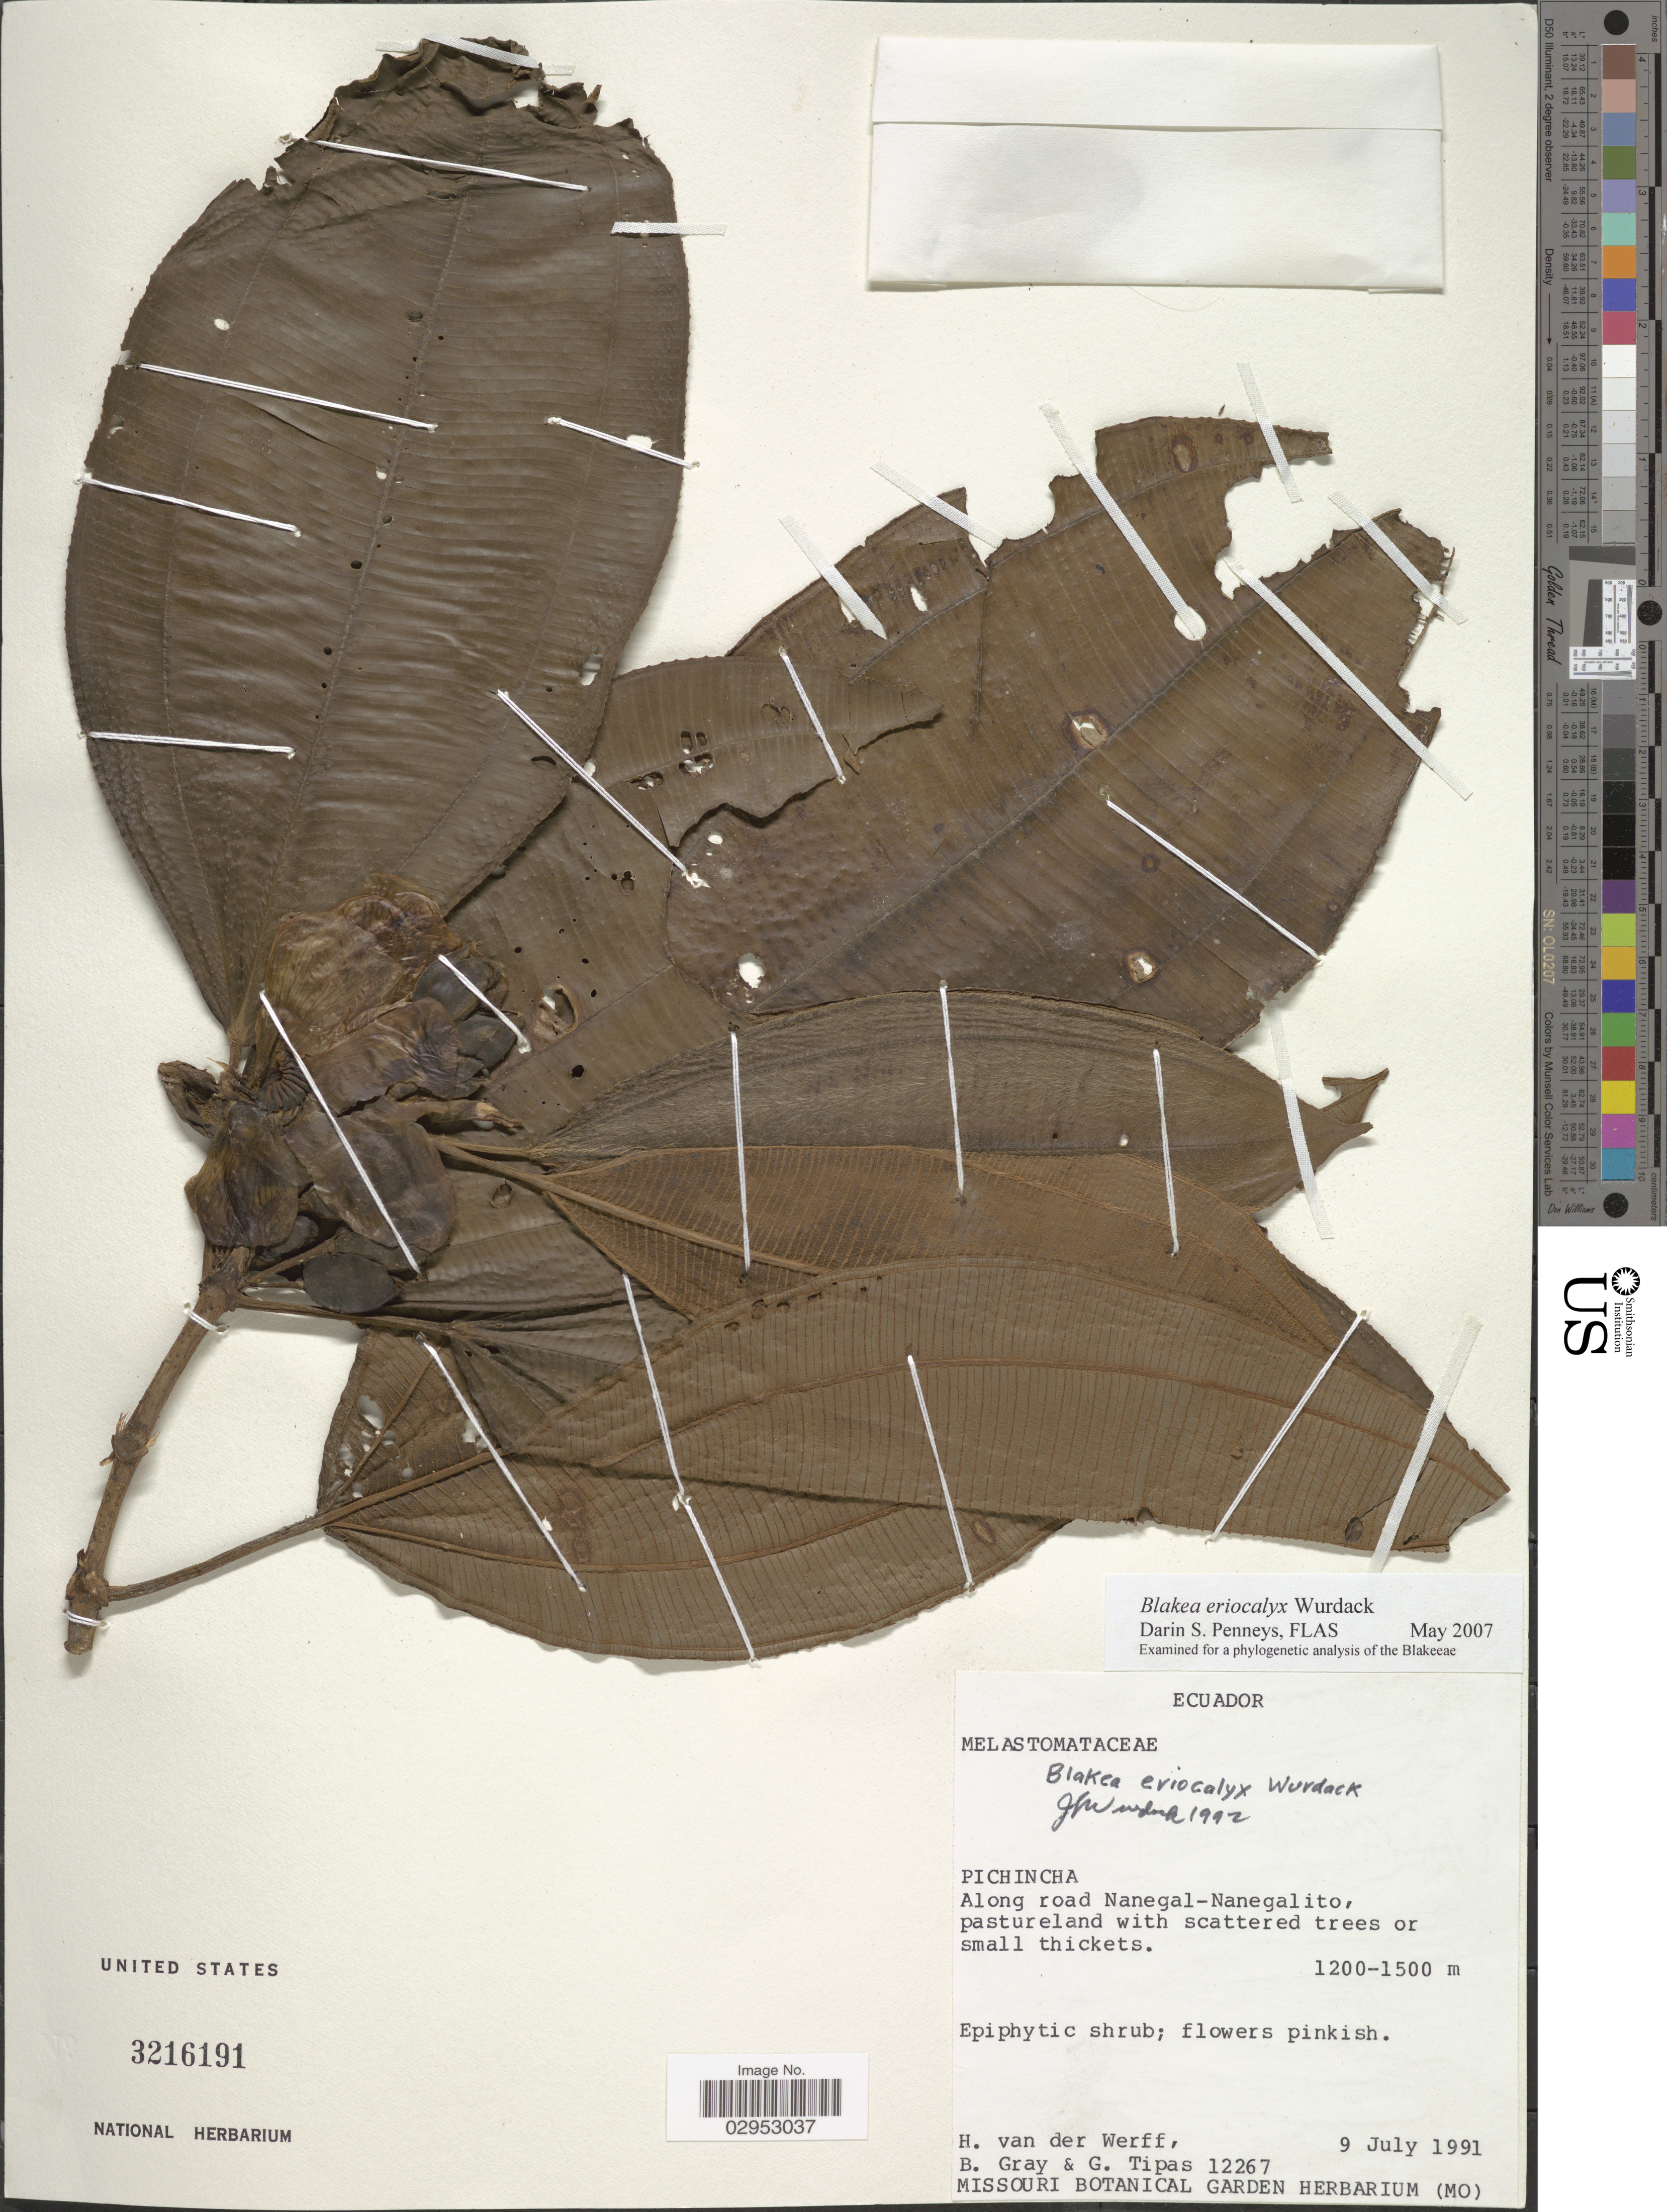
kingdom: Plantae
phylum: Tracheophyta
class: Magnoliopsida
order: Myrtales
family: Melastomataceae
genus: Blakea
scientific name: Blakea eriocalyx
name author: Wurdack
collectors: H. van der Werff, B. Gray & G. Tipas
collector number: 12267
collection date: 1991-07-09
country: Ecuador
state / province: Pichincha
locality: Along road Nanegal-Nanegalito.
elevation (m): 1200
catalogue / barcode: US 3216191